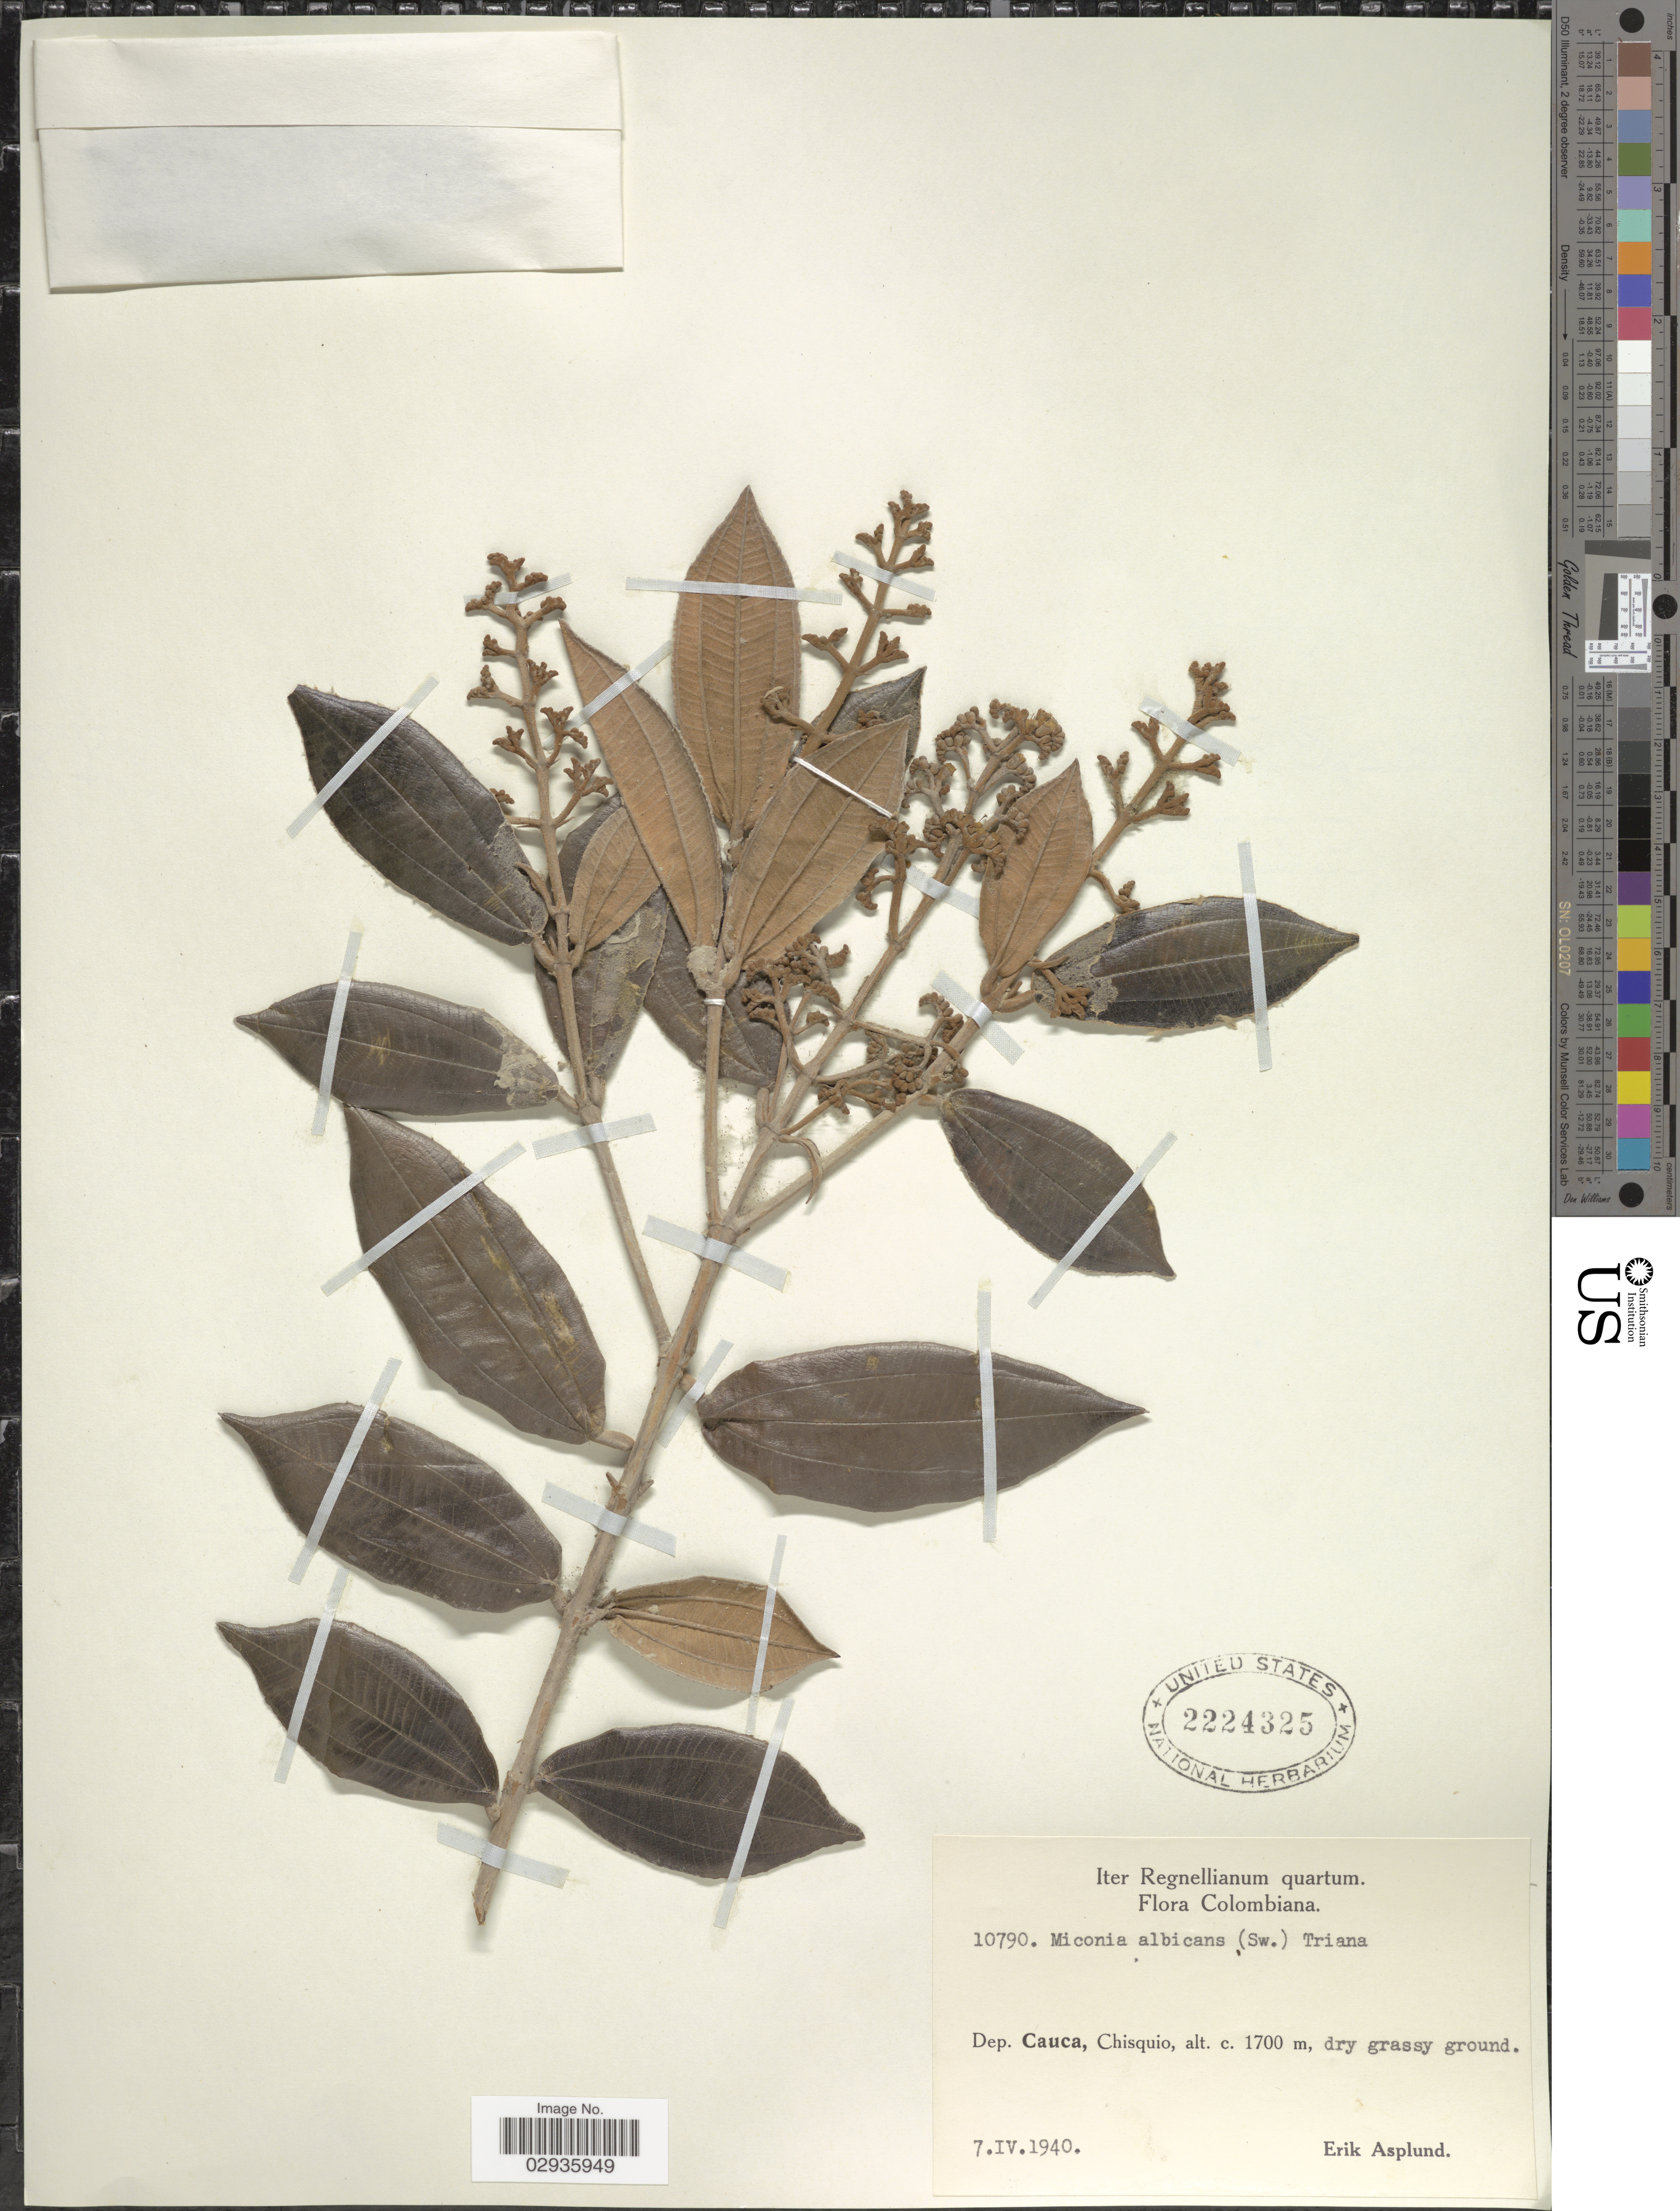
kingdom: Plantae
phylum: Tracheophyta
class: Magnoliopsida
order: Myrtales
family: Melastomataceae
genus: Miconia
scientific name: Miconia albicans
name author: (Sw.) Steud.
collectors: E. Asplund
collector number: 10790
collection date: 1940-04-07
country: Colombia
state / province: Cauca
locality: Dep. Cauca, Chisquio.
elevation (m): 1700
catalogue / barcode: US 2224325